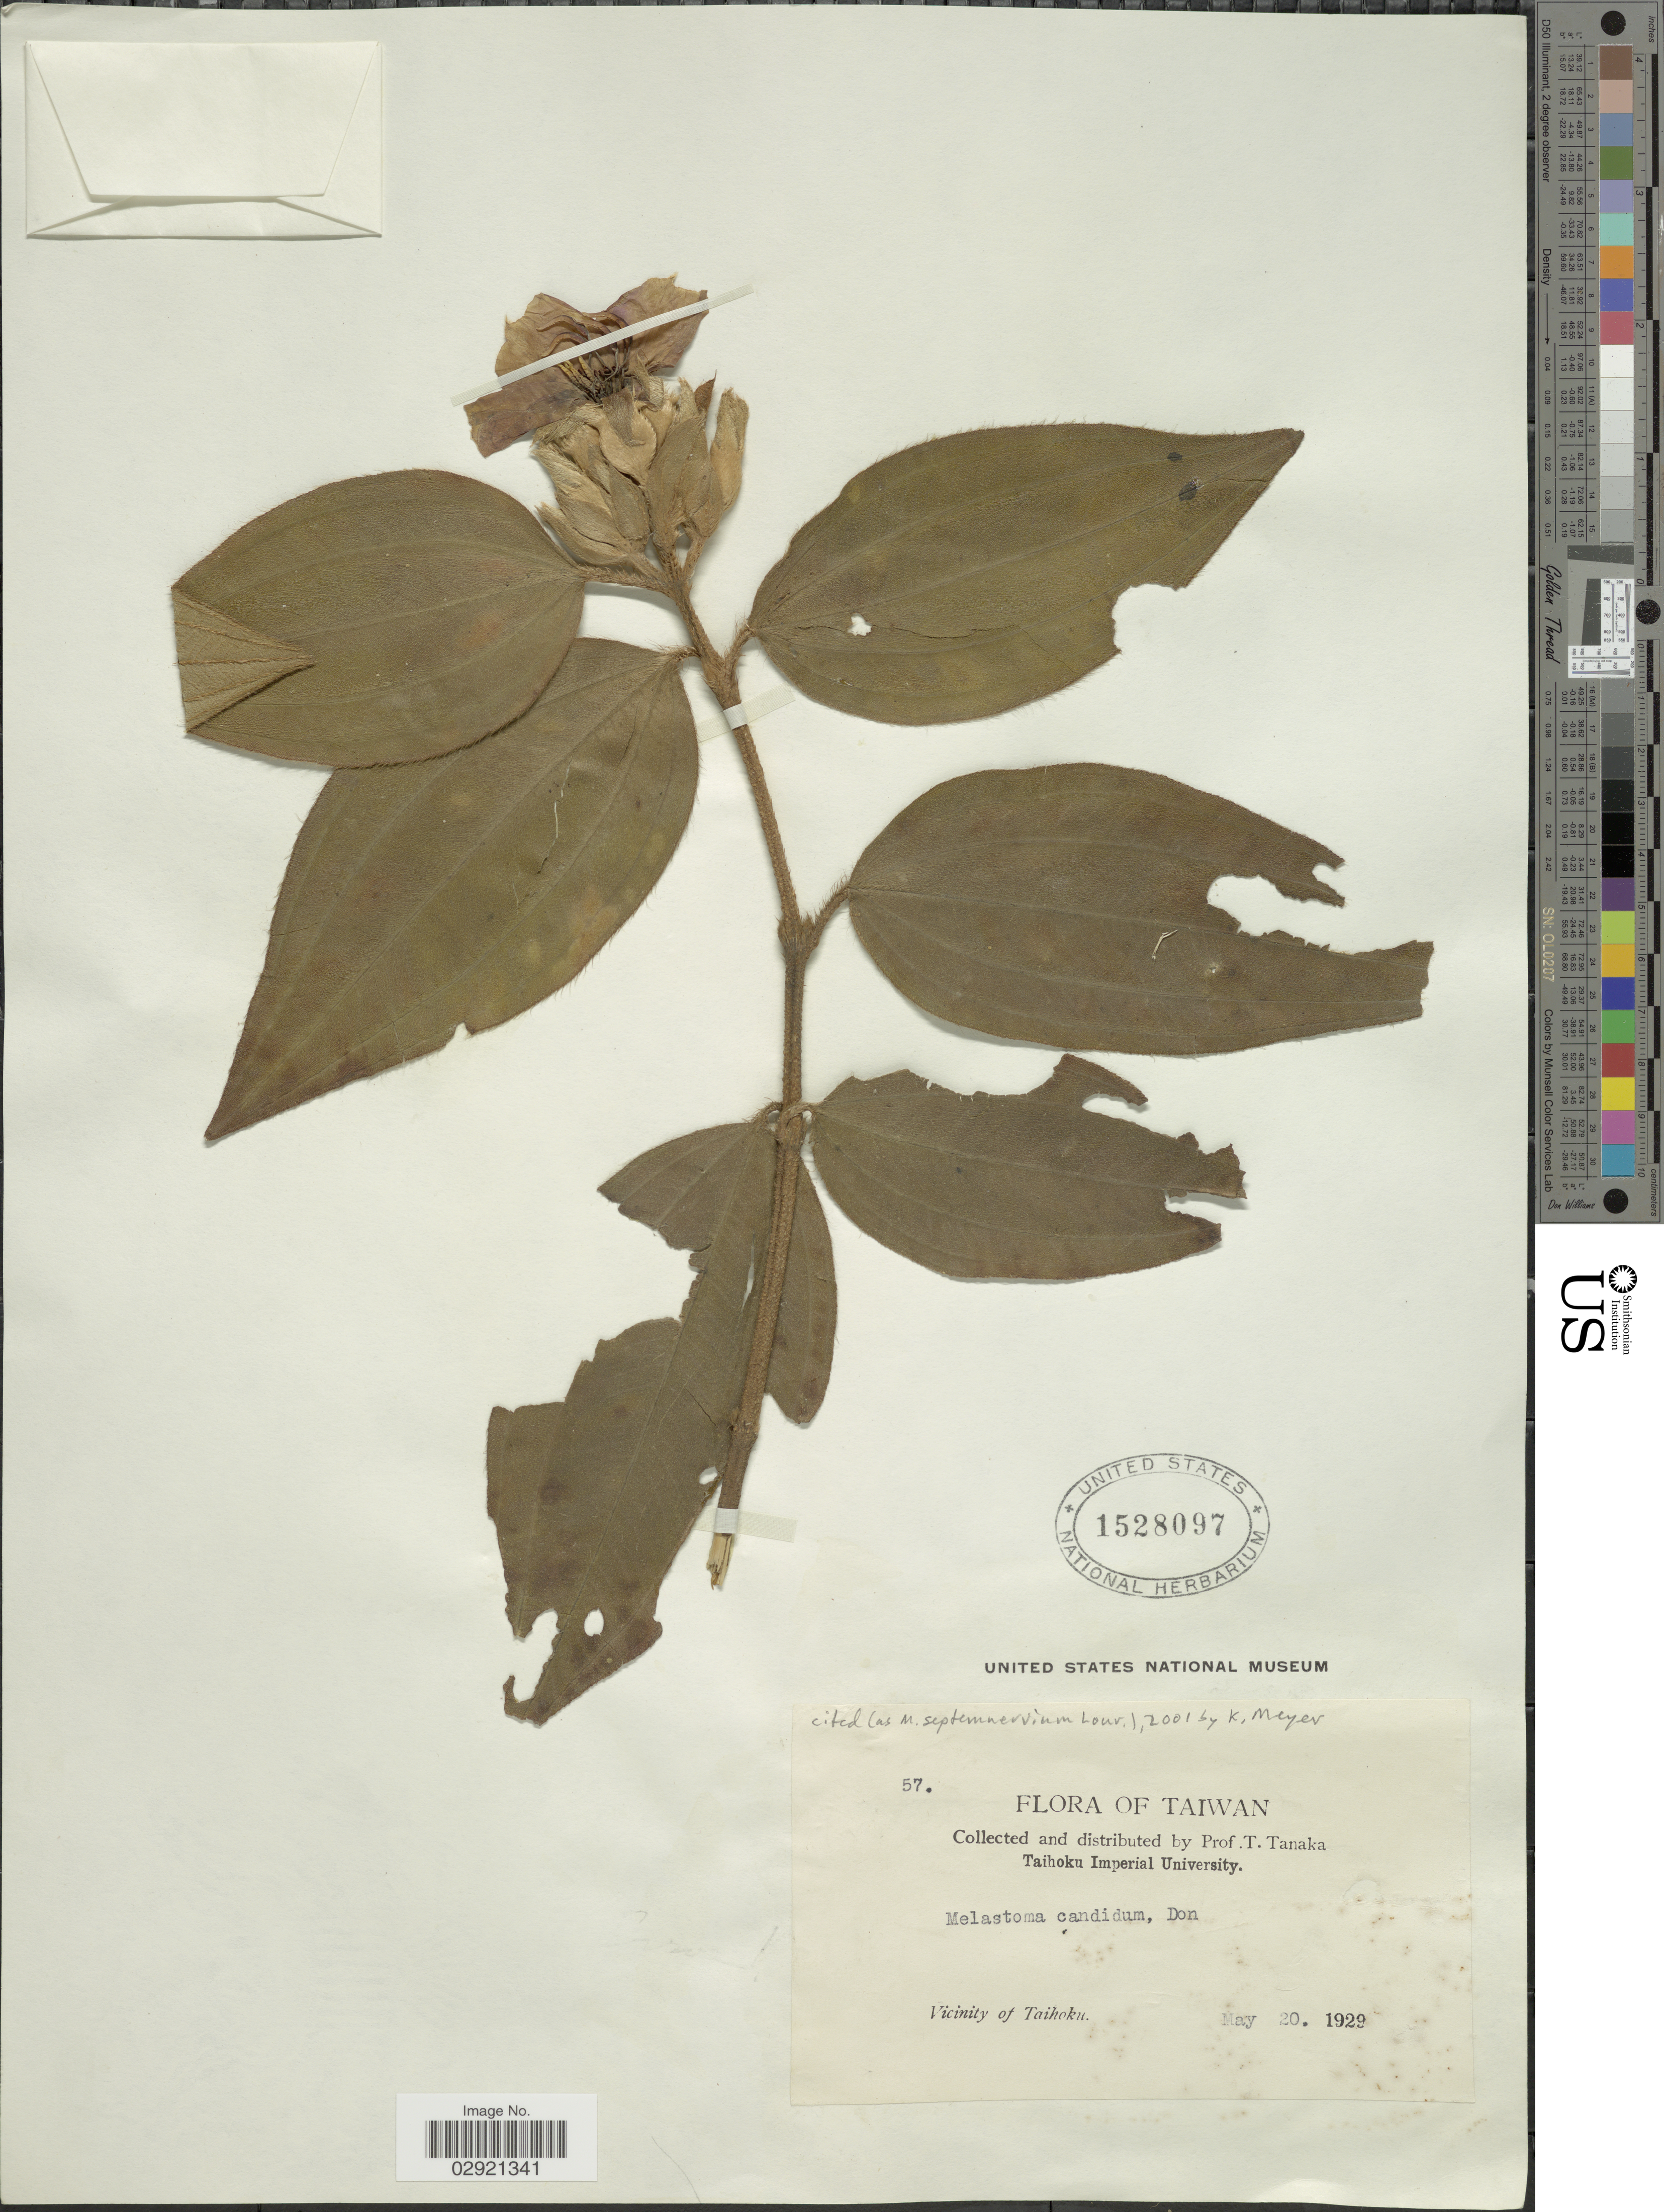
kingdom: Plantae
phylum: Tracheophyta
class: Magnoliopsida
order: Myrtales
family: Melastomataceae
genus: Melastoma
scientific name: Melastoma candidum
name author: D. Don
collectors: T. Tanaka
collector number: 57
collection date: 1929-05-20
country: Taiwan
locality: Vicinity of Taihoku.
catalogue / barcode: US 1528097